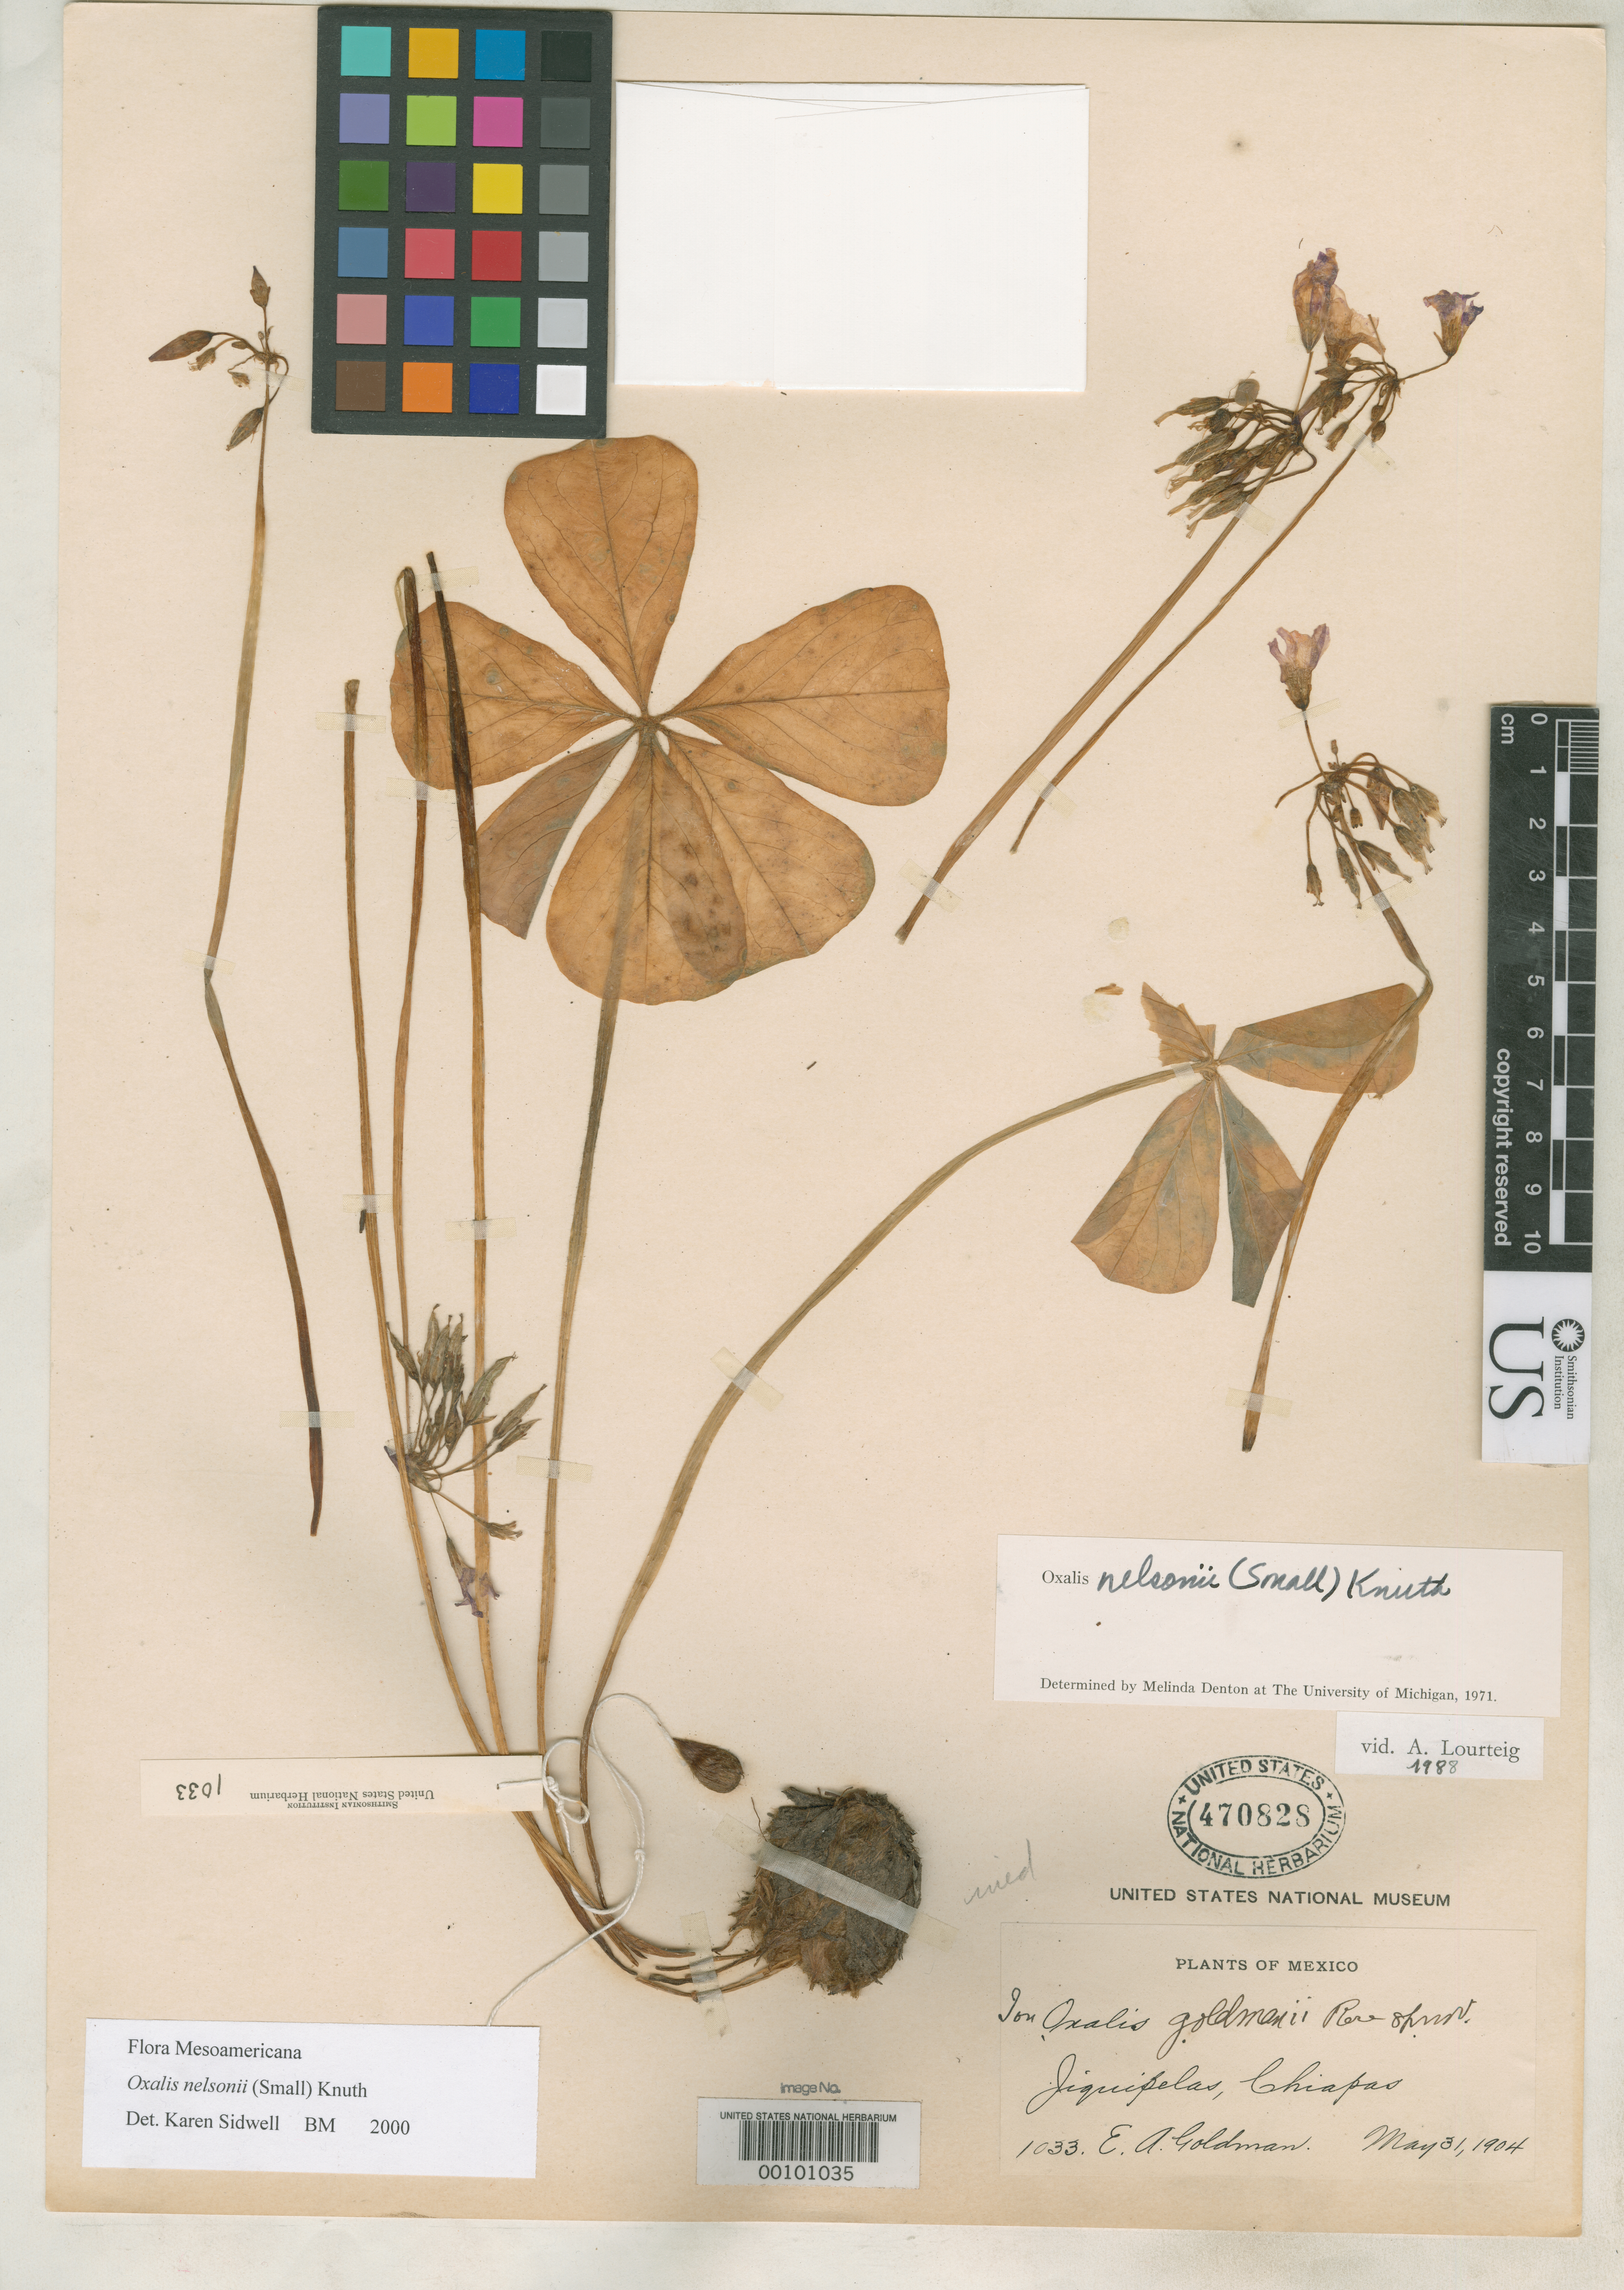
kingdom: Plantae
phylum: Tracheophyta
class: Magnoliopsida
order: Oxalidales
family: Oxalidaceae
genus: Ionoxalis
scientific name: Ionoxalis goldmanii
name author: Rose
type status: Holotype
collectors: E. A. Goldman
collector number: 1033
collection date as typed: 31 May 1904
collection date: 1904-05-31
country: Mexico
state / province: Chiapas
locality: Jiquipelas.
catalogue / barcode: US 470828